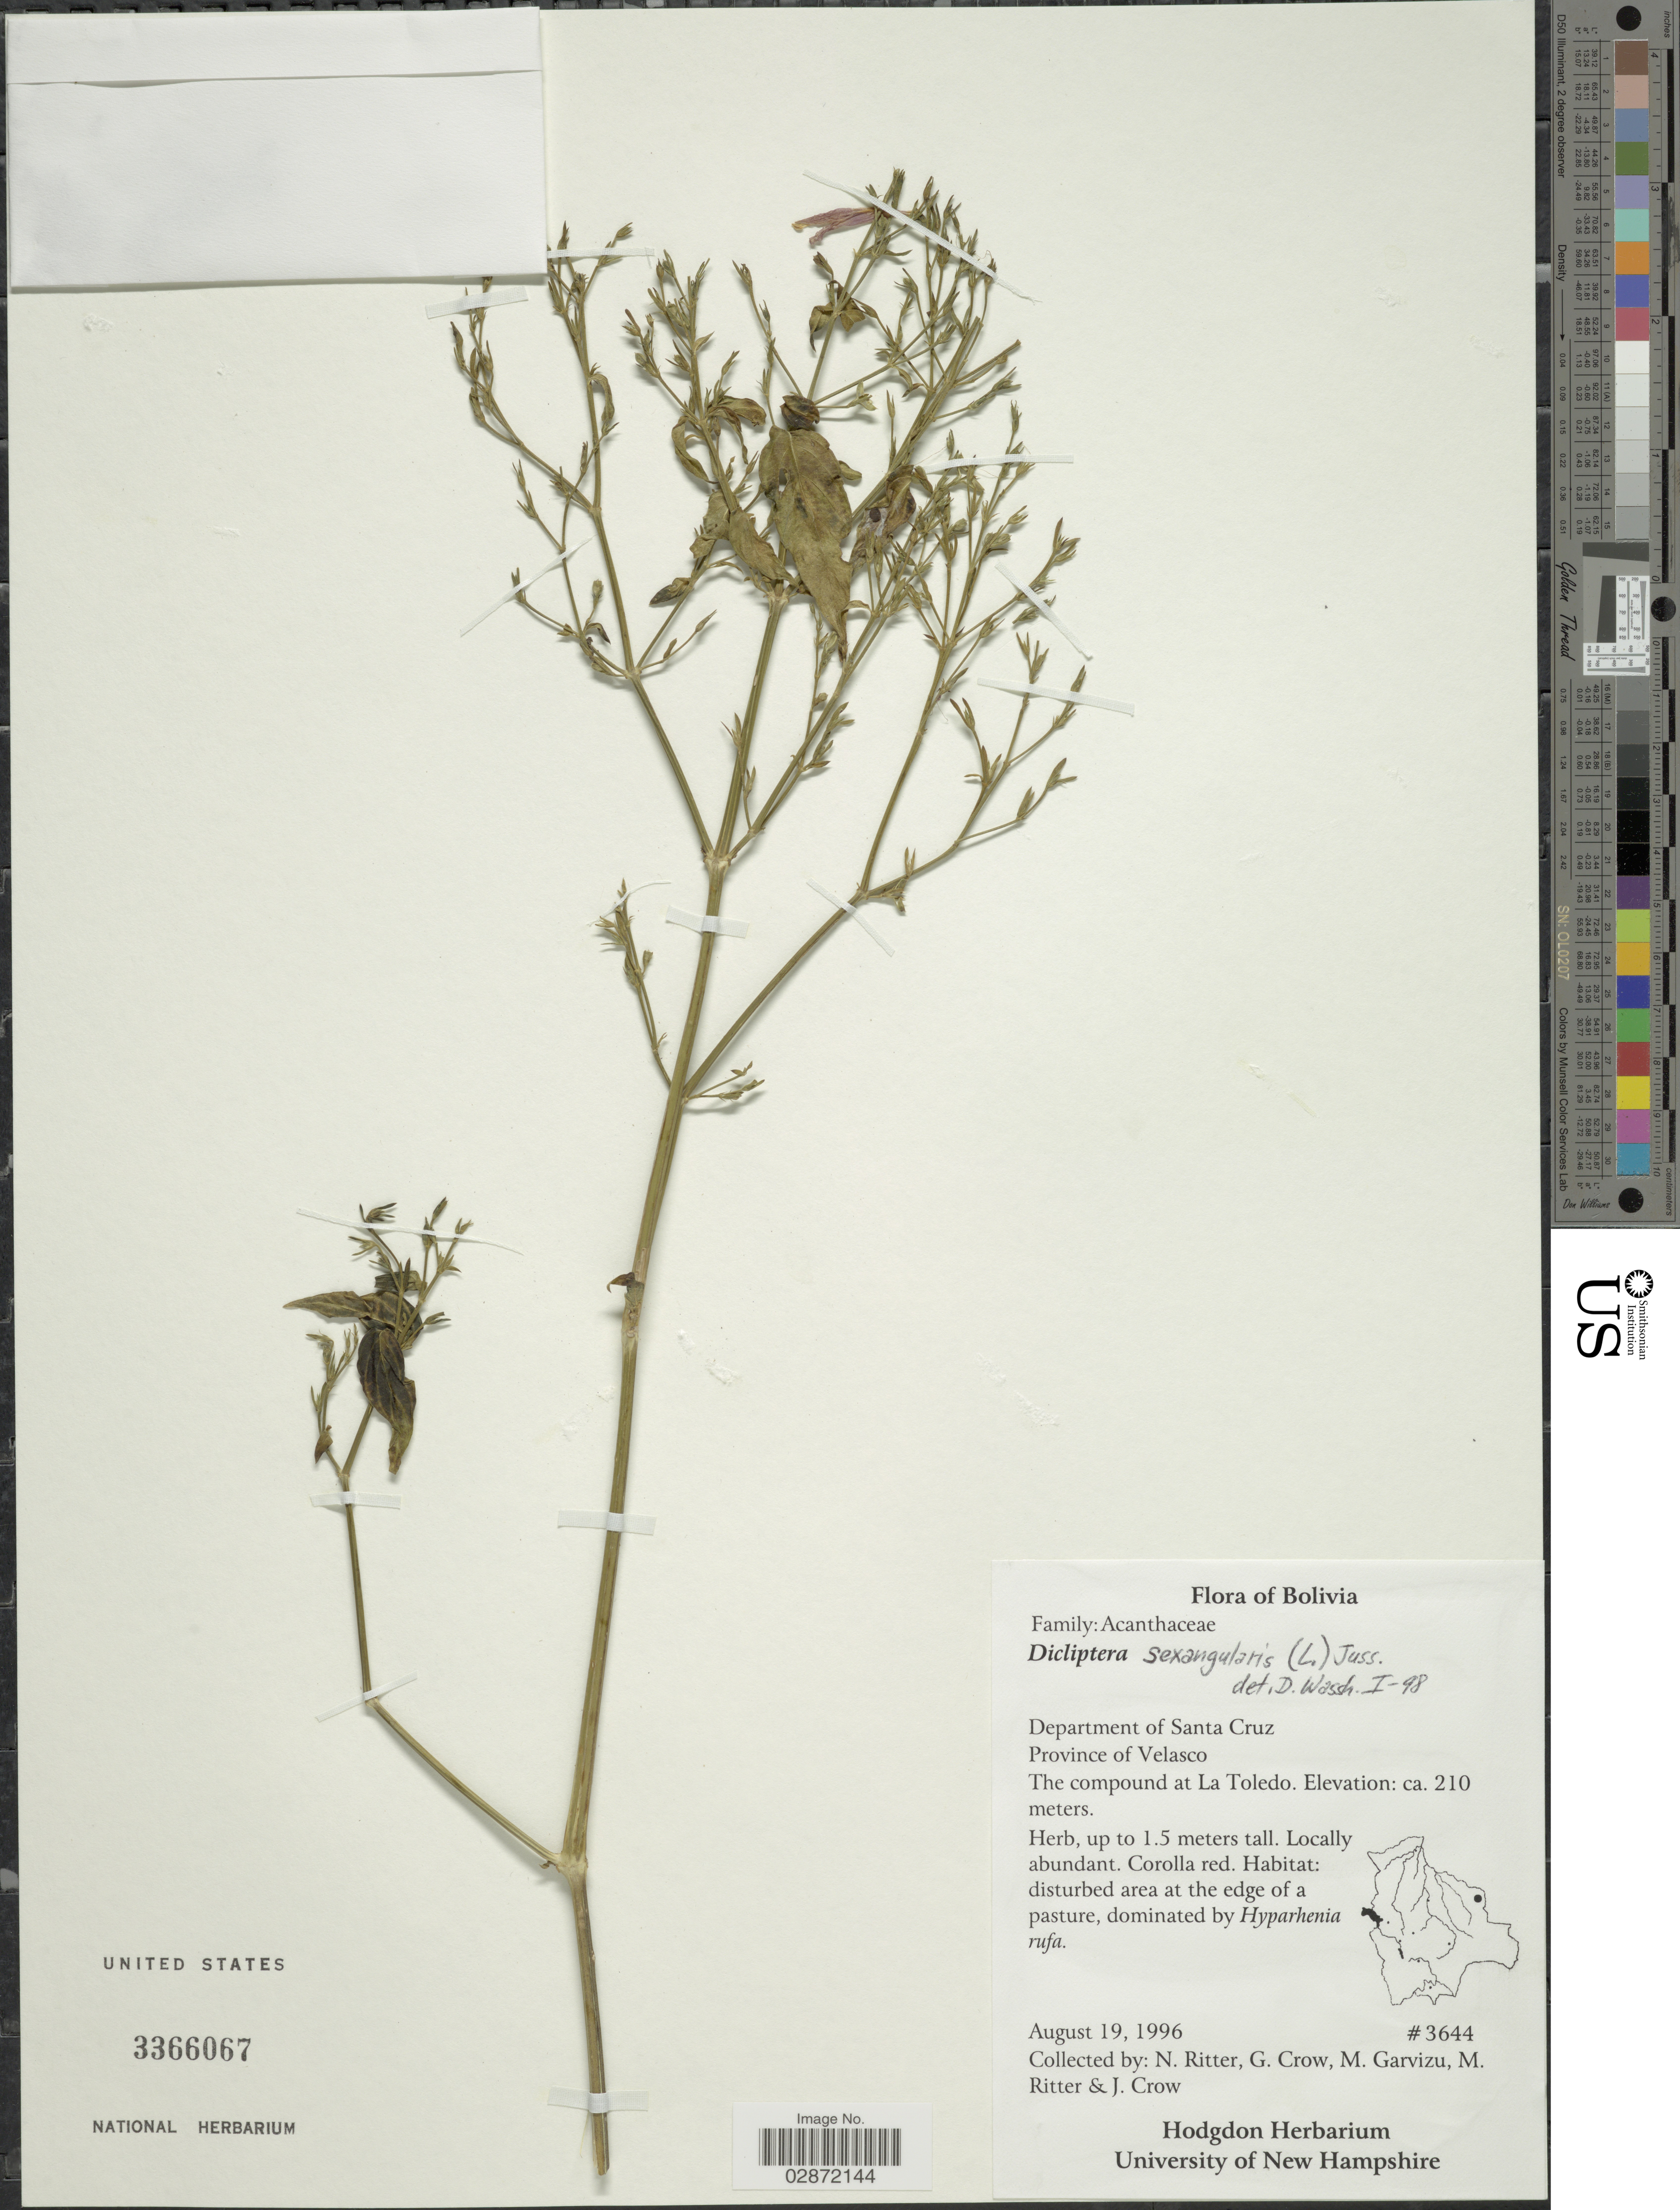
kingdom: Plantae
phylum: Tracheophyta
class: Magnoliopsida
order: Lamiales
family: Acanthaceae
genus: Dicliptera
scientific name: Dicliptera sexangularis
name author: (L.) Juss.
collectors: N. Ritter, G. Crow, M. Garvizu, M. Ritter & J. Crow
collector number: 3644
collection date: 1996-08-19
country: Bolivia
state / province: Santa Cruz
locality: Department of Santa Cruz. Province of Velasco. The compound at La Toledo.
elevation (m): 210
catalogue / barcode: US 3366067